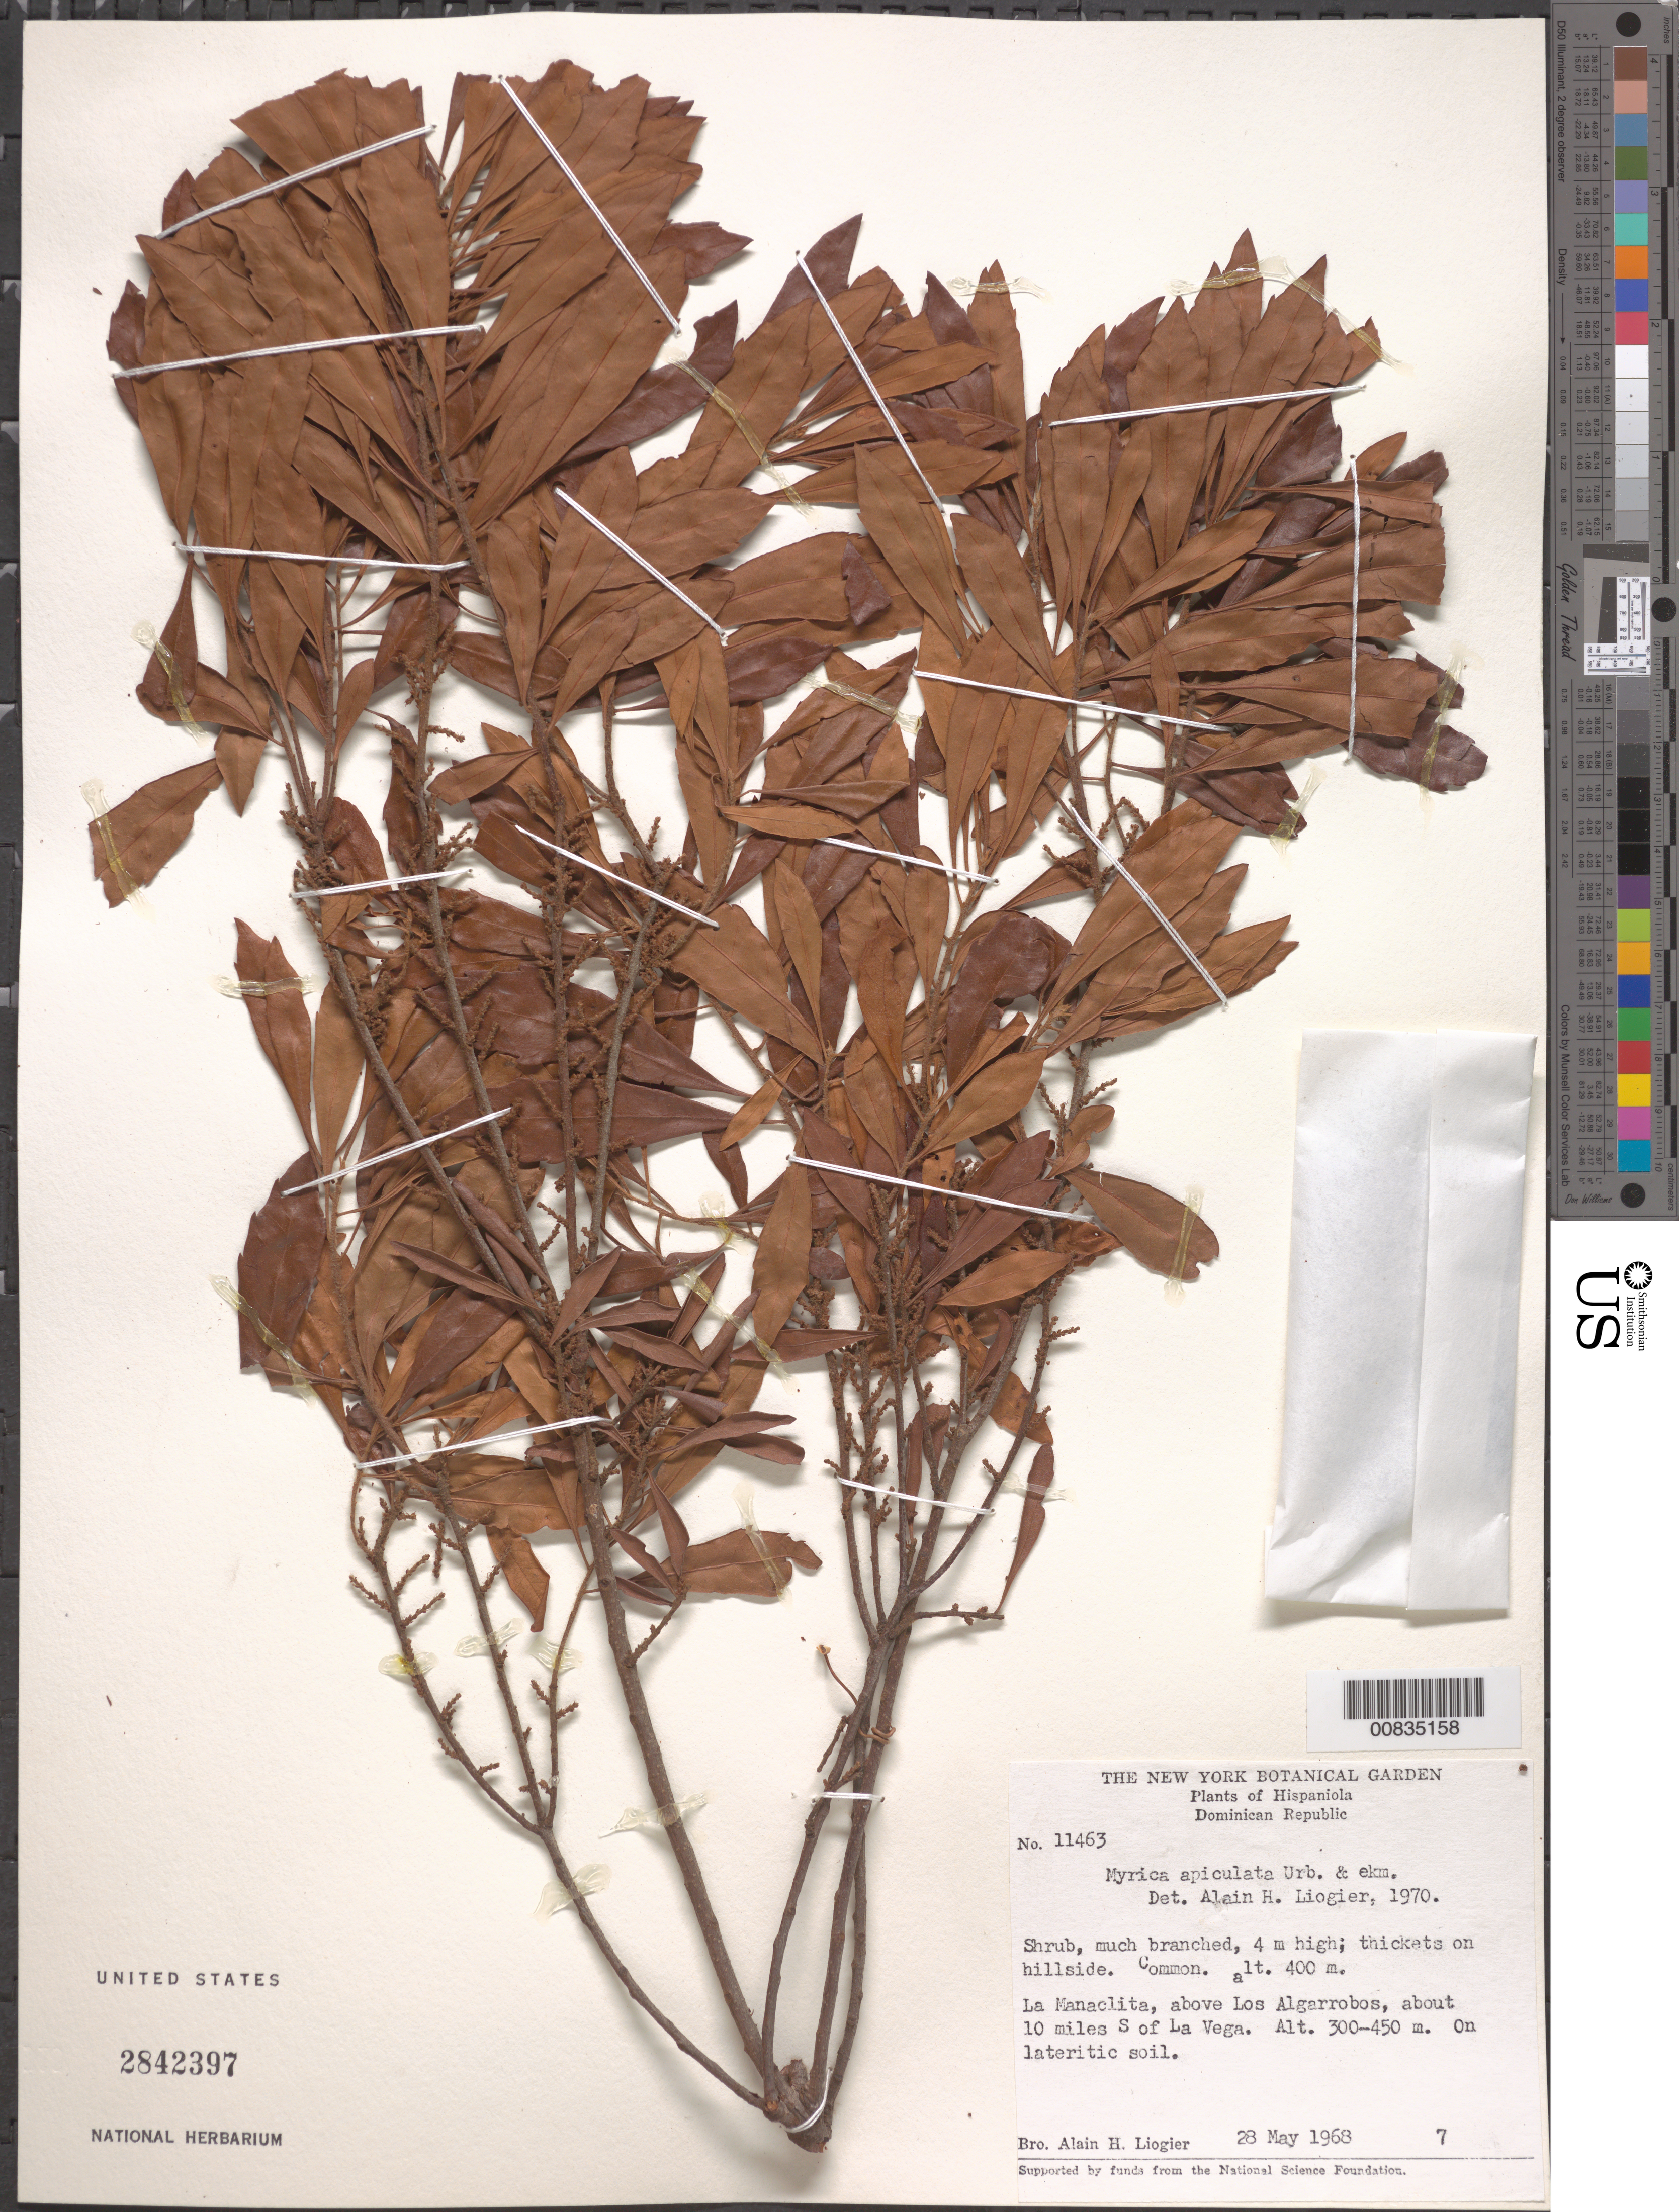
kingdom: Plantae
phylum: Tracheophyta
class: Magnoliopsida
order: Fagales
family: Myricaceae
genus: Morella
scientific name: Morella cerifera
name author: (L.) Small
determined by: Strong, M. T., (US), Smithsonian Institution - National Museum of Natural History (UNITED STATES)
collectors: A. H. Liogier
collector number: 11463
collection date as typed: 29 May 1968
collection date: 1968-05-29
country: Dominican Republic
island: Hispaniola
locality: La Manaclita, above Los Algarrobos, about 10 miles S of La Vega.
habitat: Thickets on hillside; on lateritic soil.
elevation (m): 300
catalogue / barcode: US 2842397